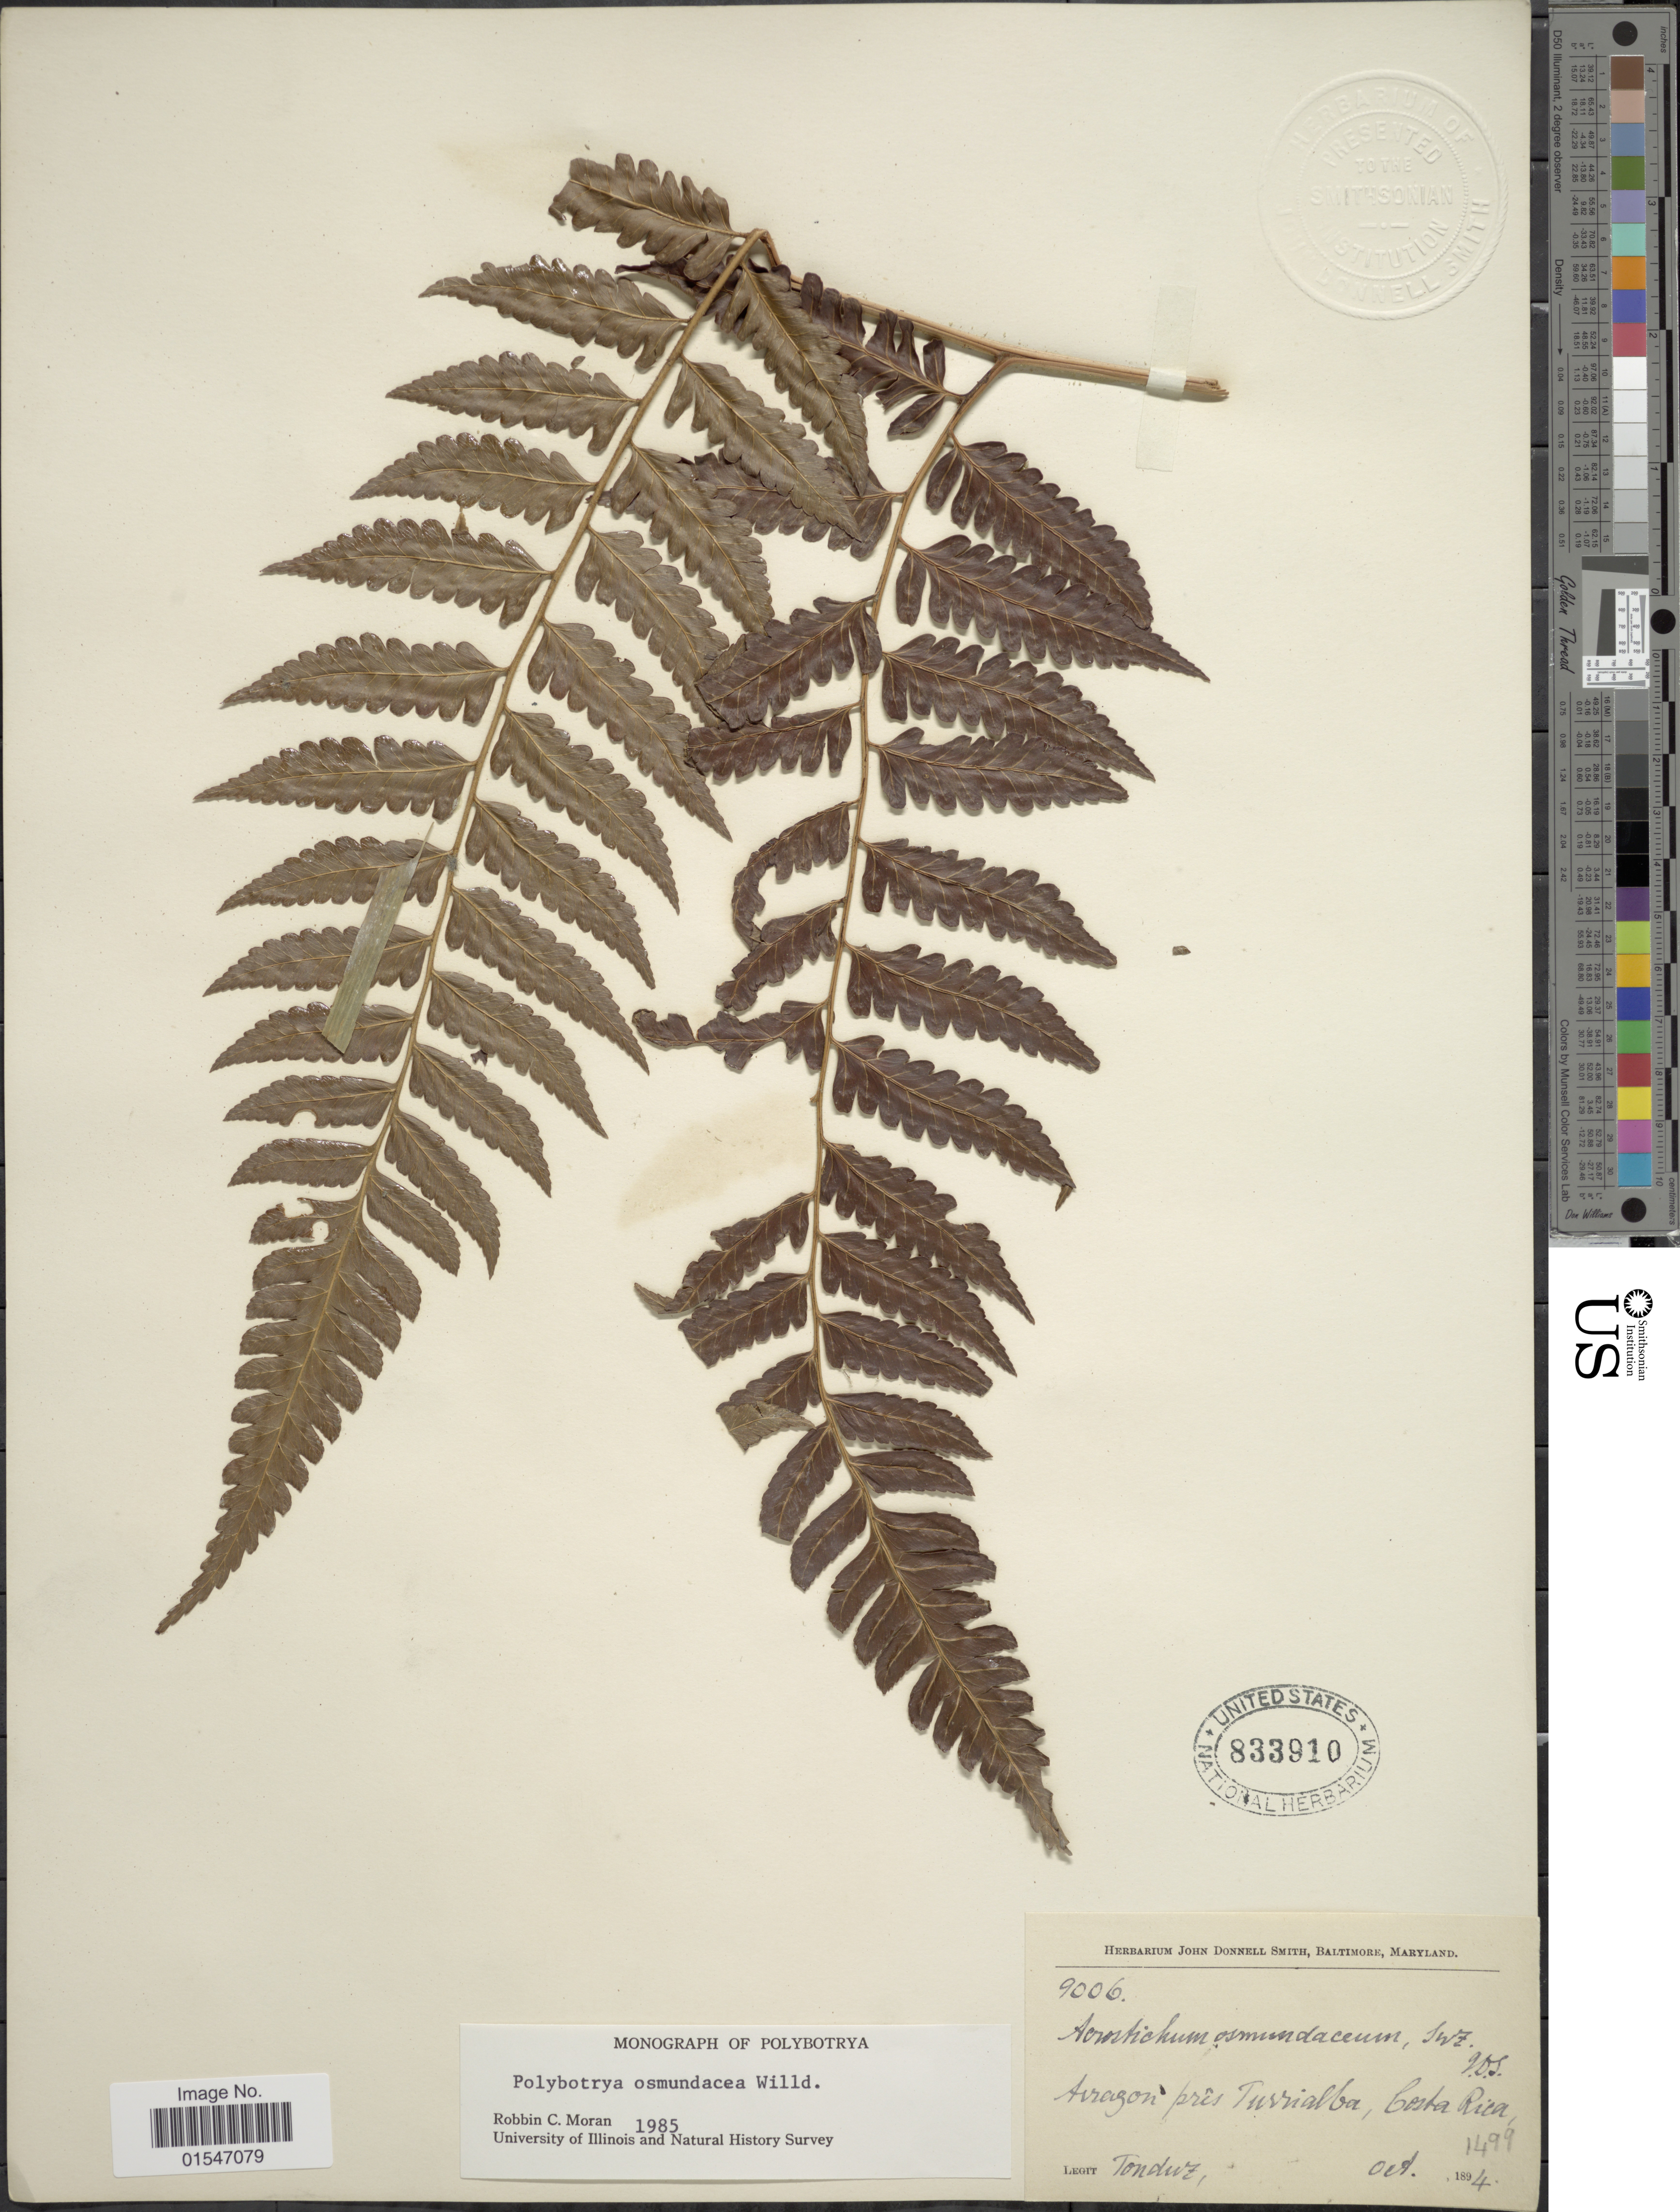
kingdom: Plantae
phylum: Tracheophyta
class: Polypodiopsida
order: Polypodiales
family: Dryopteridaceae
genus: Polybotrya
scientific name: Polybotrya osmundacea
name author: Humb. & Bonpl. ex Willd.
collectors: A. Tonduz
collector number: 9006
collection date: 1894-10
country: Costa Rica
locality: Aragon pres Turrialba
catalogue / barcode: US 833910